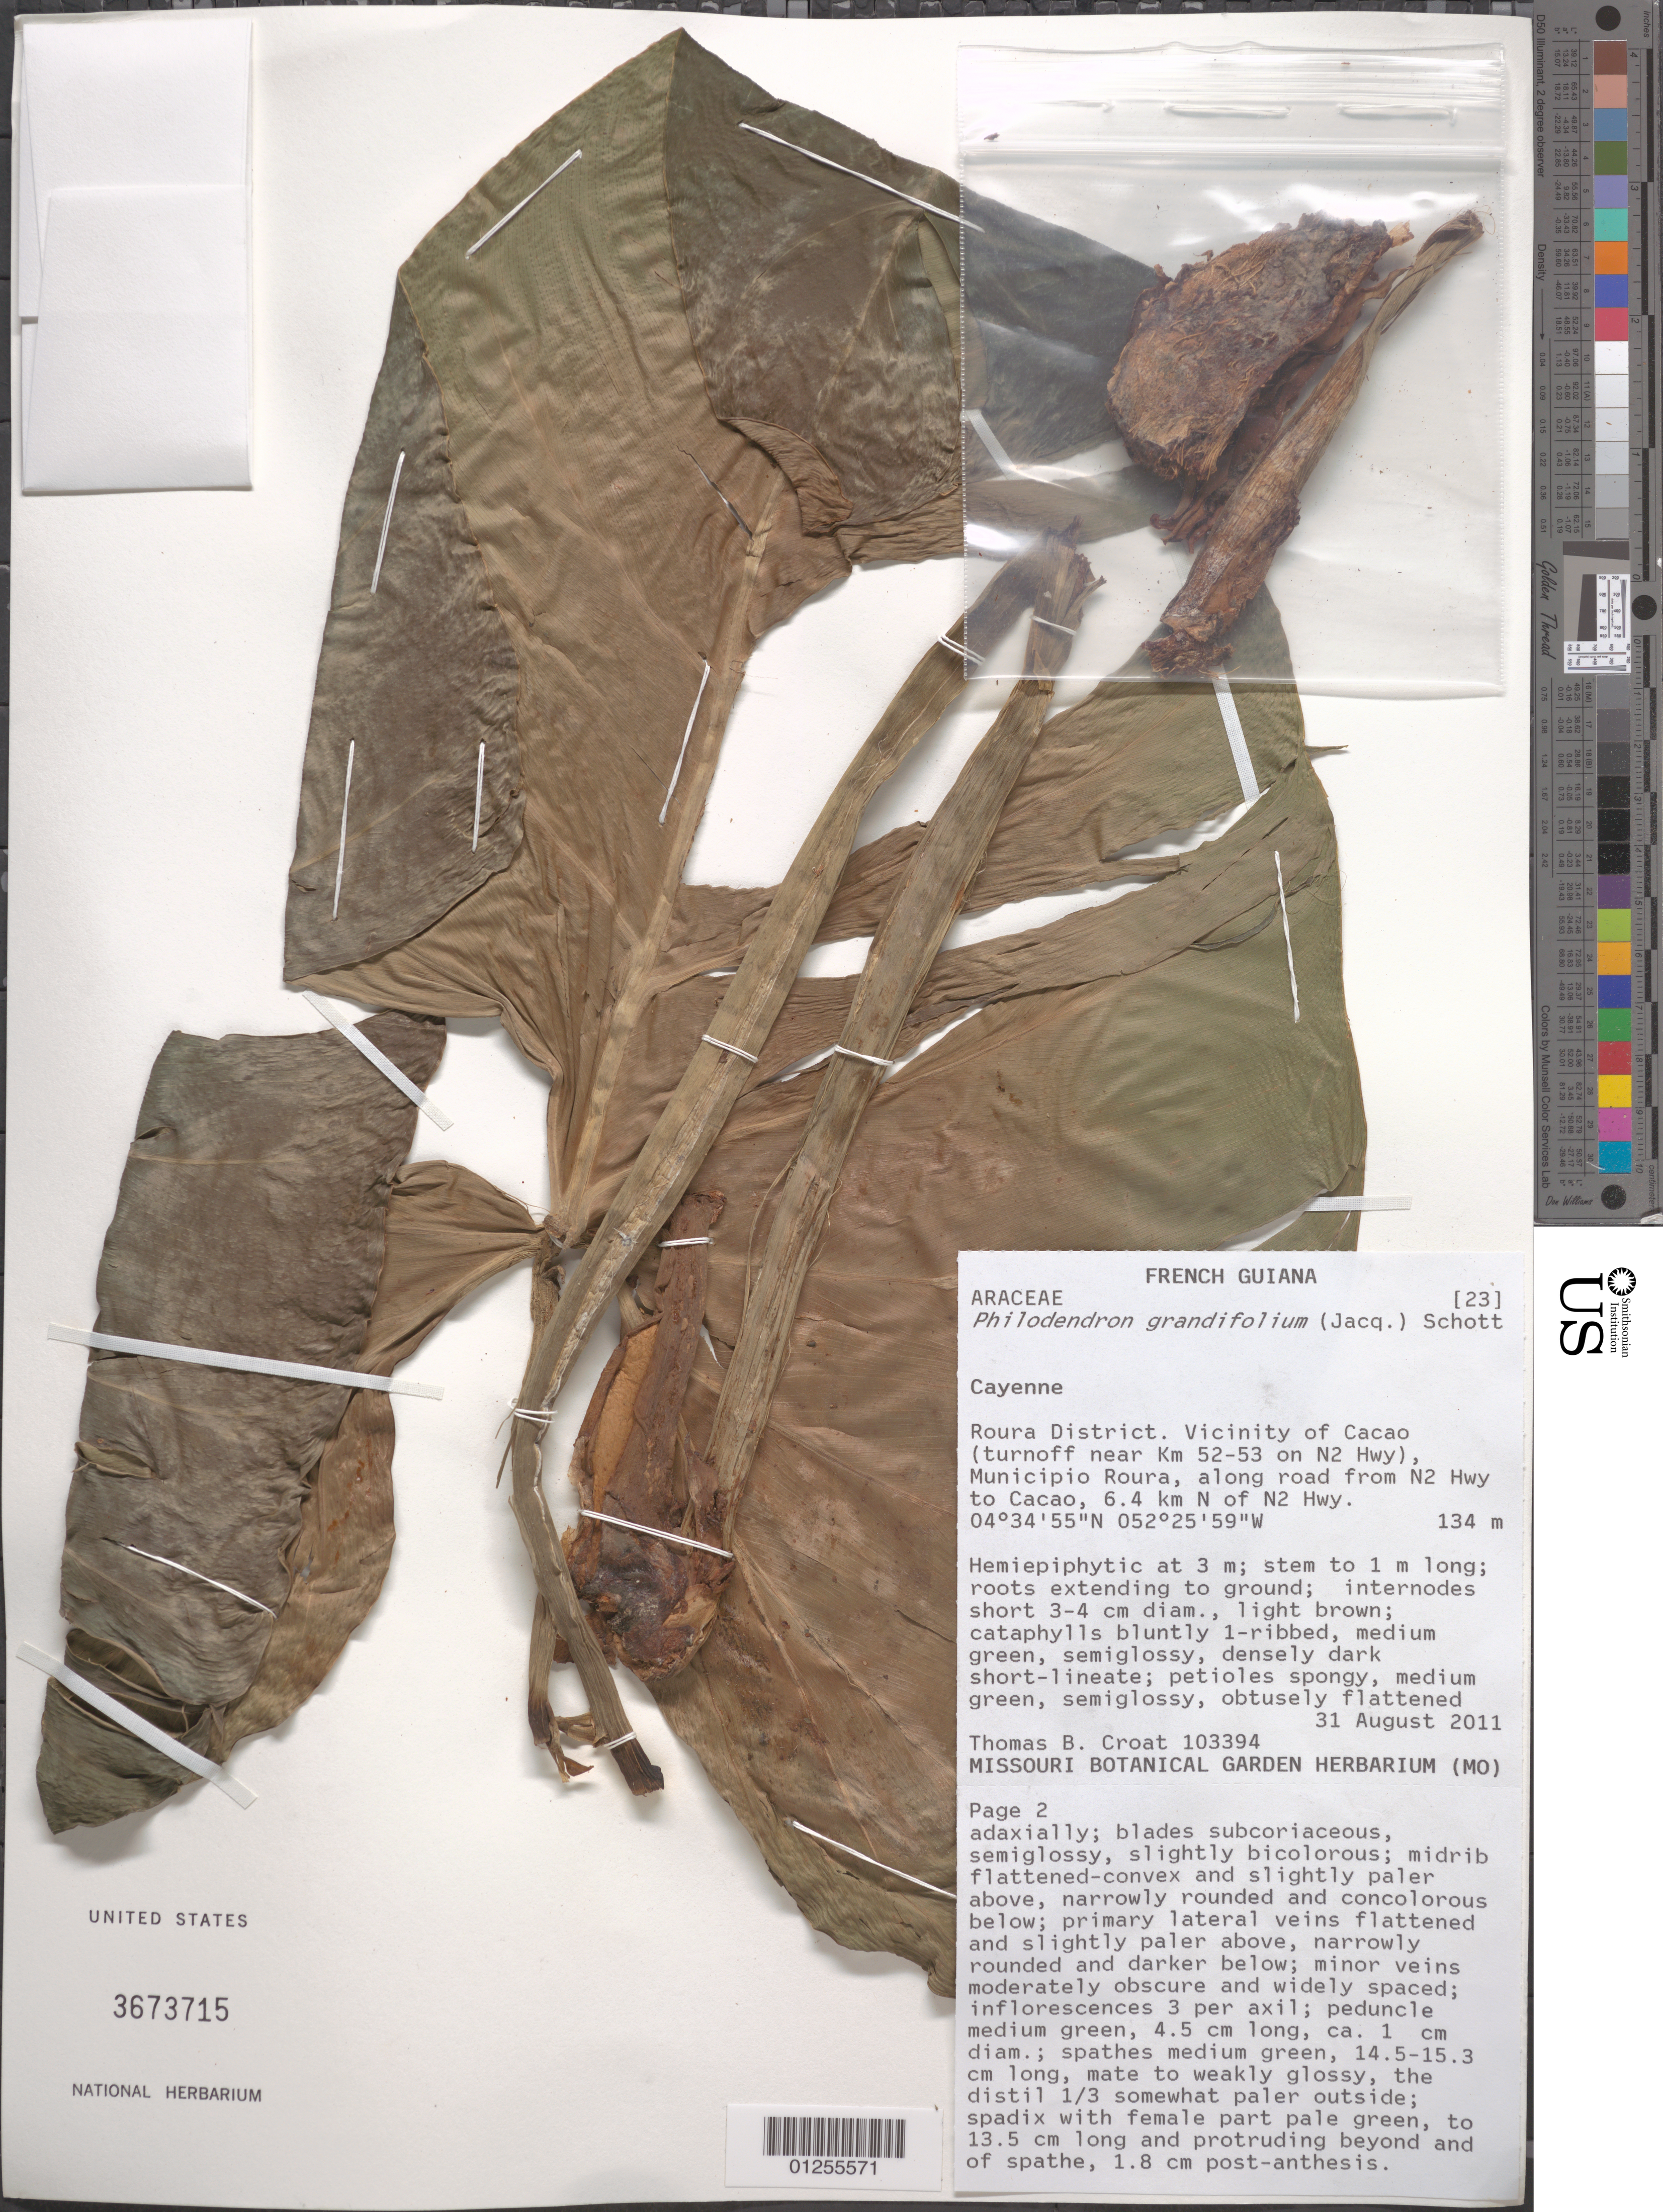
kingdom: Plantae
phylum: Tracheophyta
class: Liliopsida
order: Alismatales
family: Araceae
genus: Philodendron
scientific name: Philodendron grandifolium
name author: (Jacq.) Schott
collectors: T. B. Croat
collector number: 103394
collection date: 2011-08-31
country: French Guiana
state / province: Cayenne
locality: Roura District. Vicinity of Cacao (turnoff near Km 52-53 on N2 Hwy), Municipio Roura, along road from N2 Hwy to Cacao, 6.4 km N of N2 Hwy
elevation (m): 134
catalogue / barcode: US 3673715